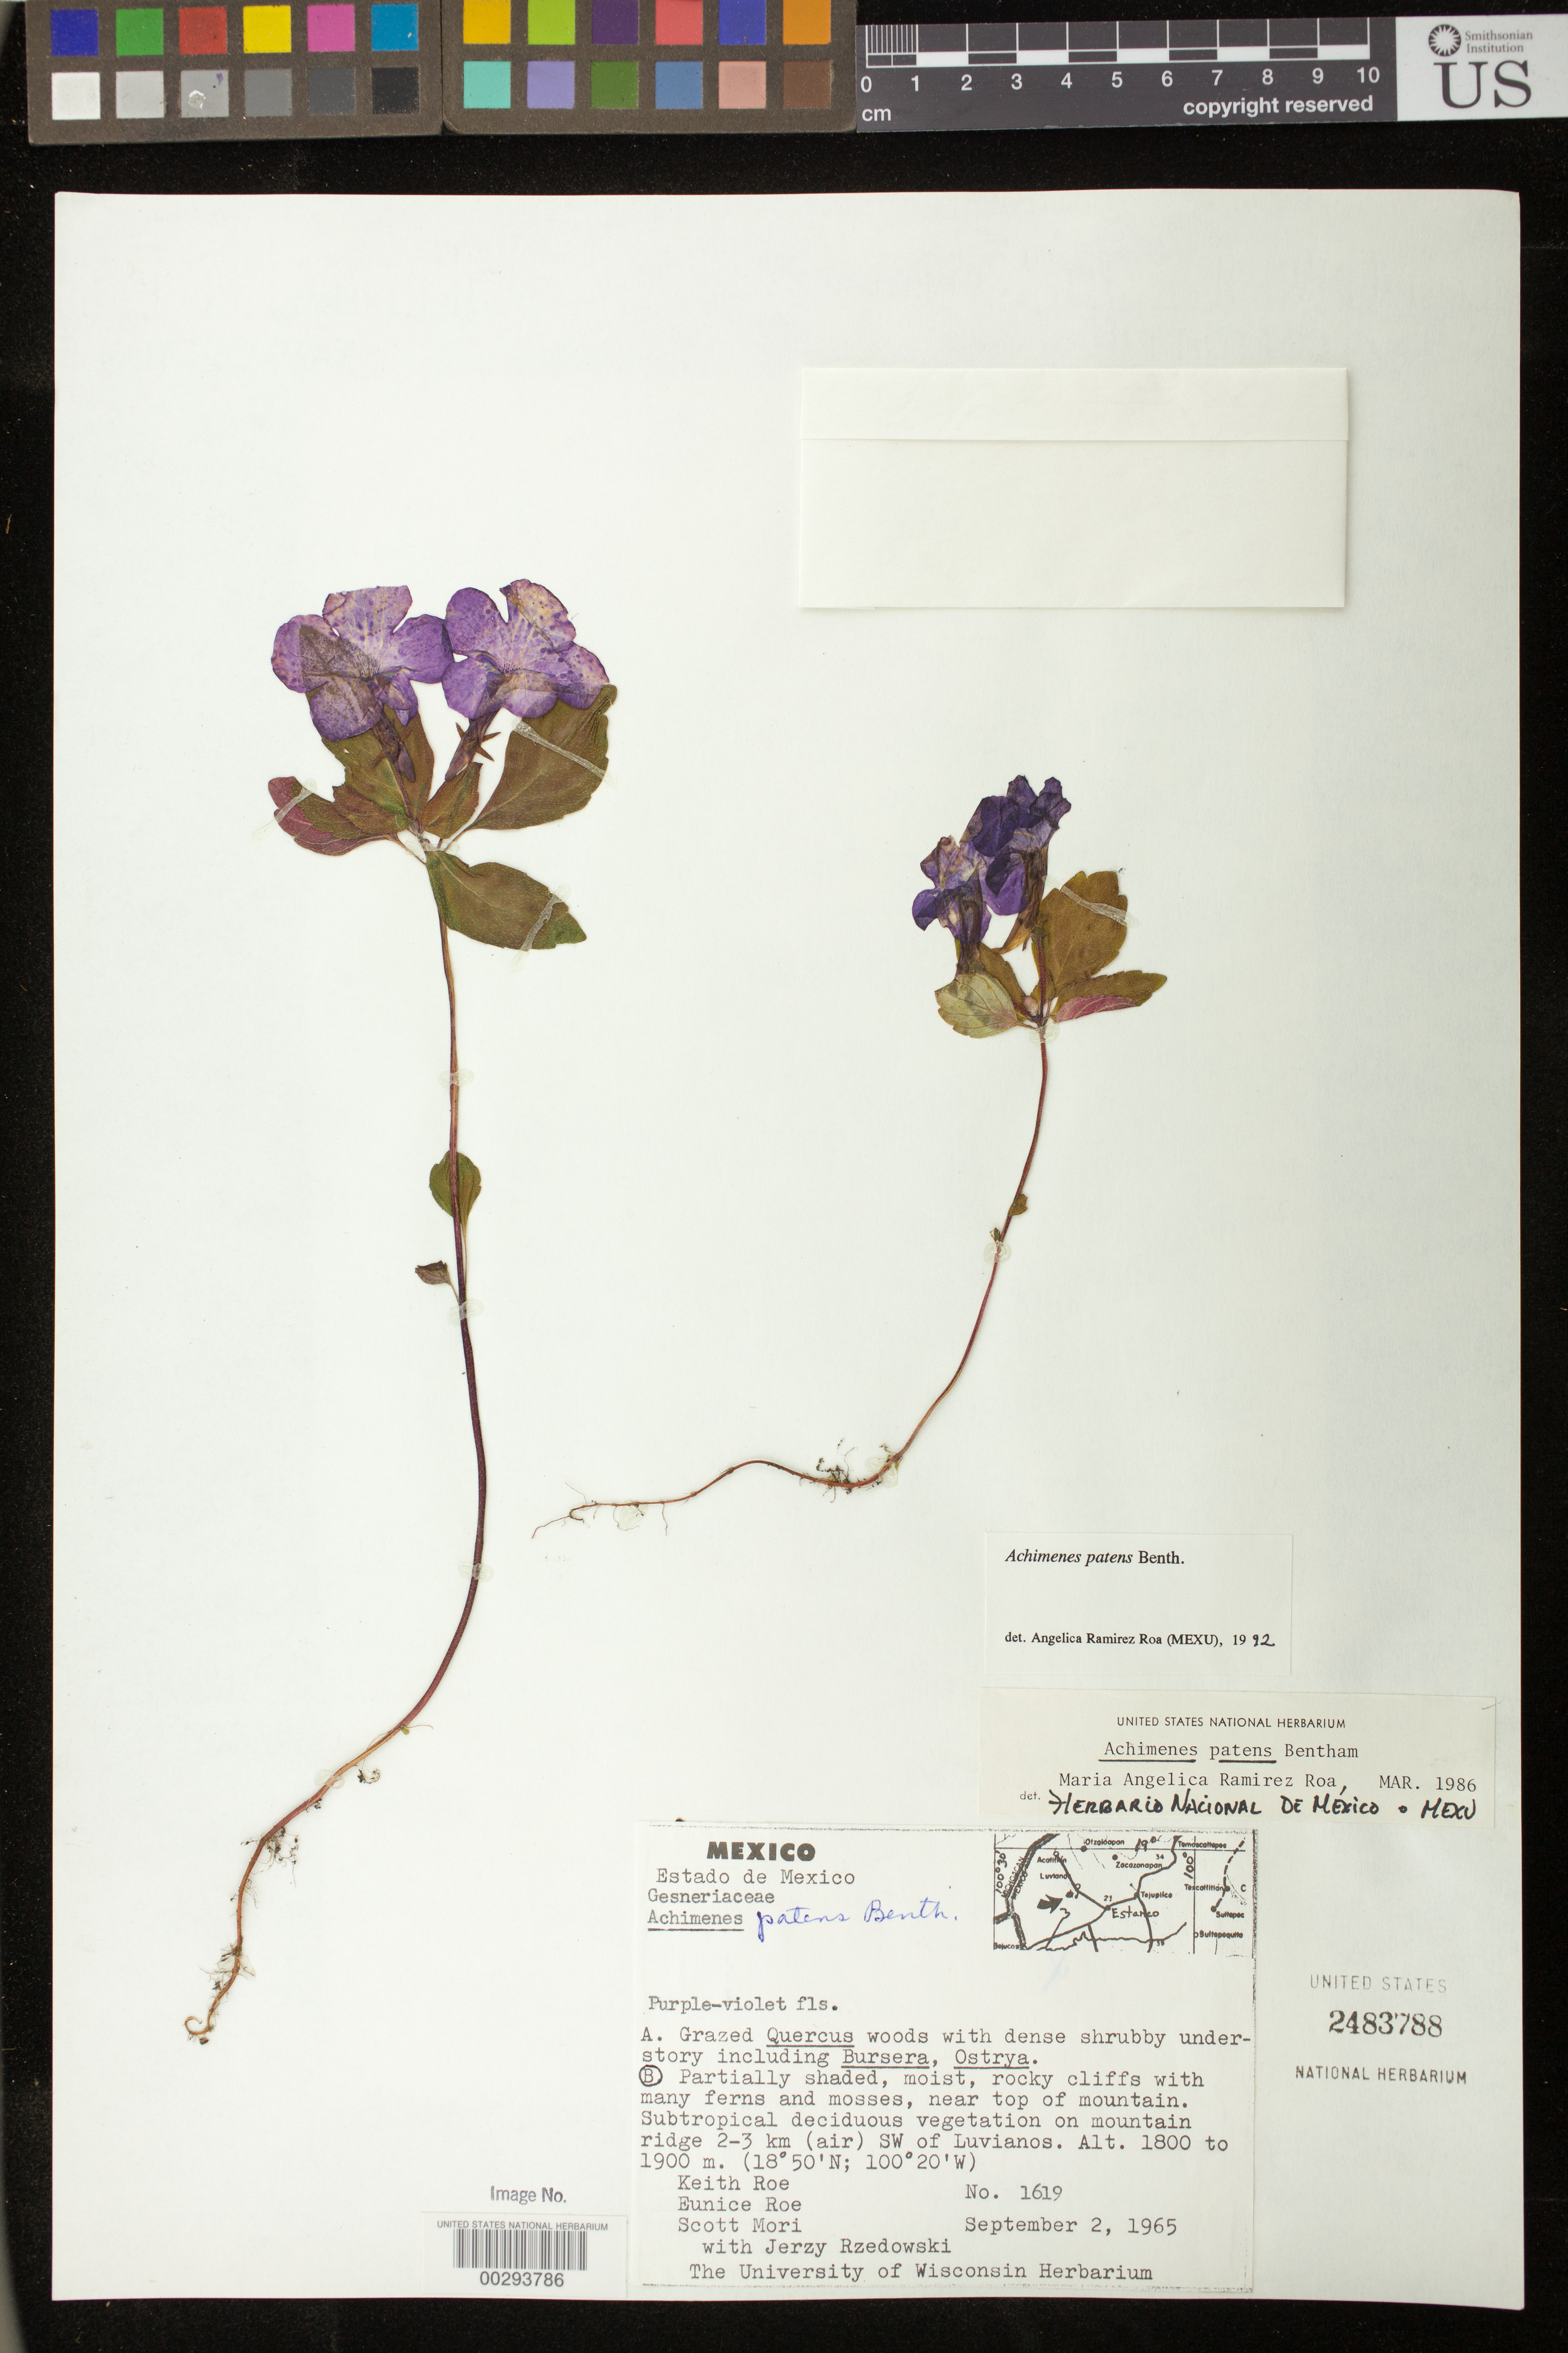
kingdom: Plantae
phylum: Tracheophyta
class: Magnoliopsida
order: Lamiales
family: Gesneriaceae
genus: Achimenes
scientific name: Achimenes patens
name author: Benth.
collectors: K. Roe, E. Roe, S. Mori & J. Rzedowski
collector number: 1619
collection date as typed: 02 Sep 1965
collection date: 1965-09-02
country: Mexico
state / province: México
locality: On mountain ridge 2-3 km (air) SW of Luvianos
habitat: Partially shaded, moist, rocky cliffs with many ferns and mosses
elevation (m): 1800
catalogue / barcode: US 2483788